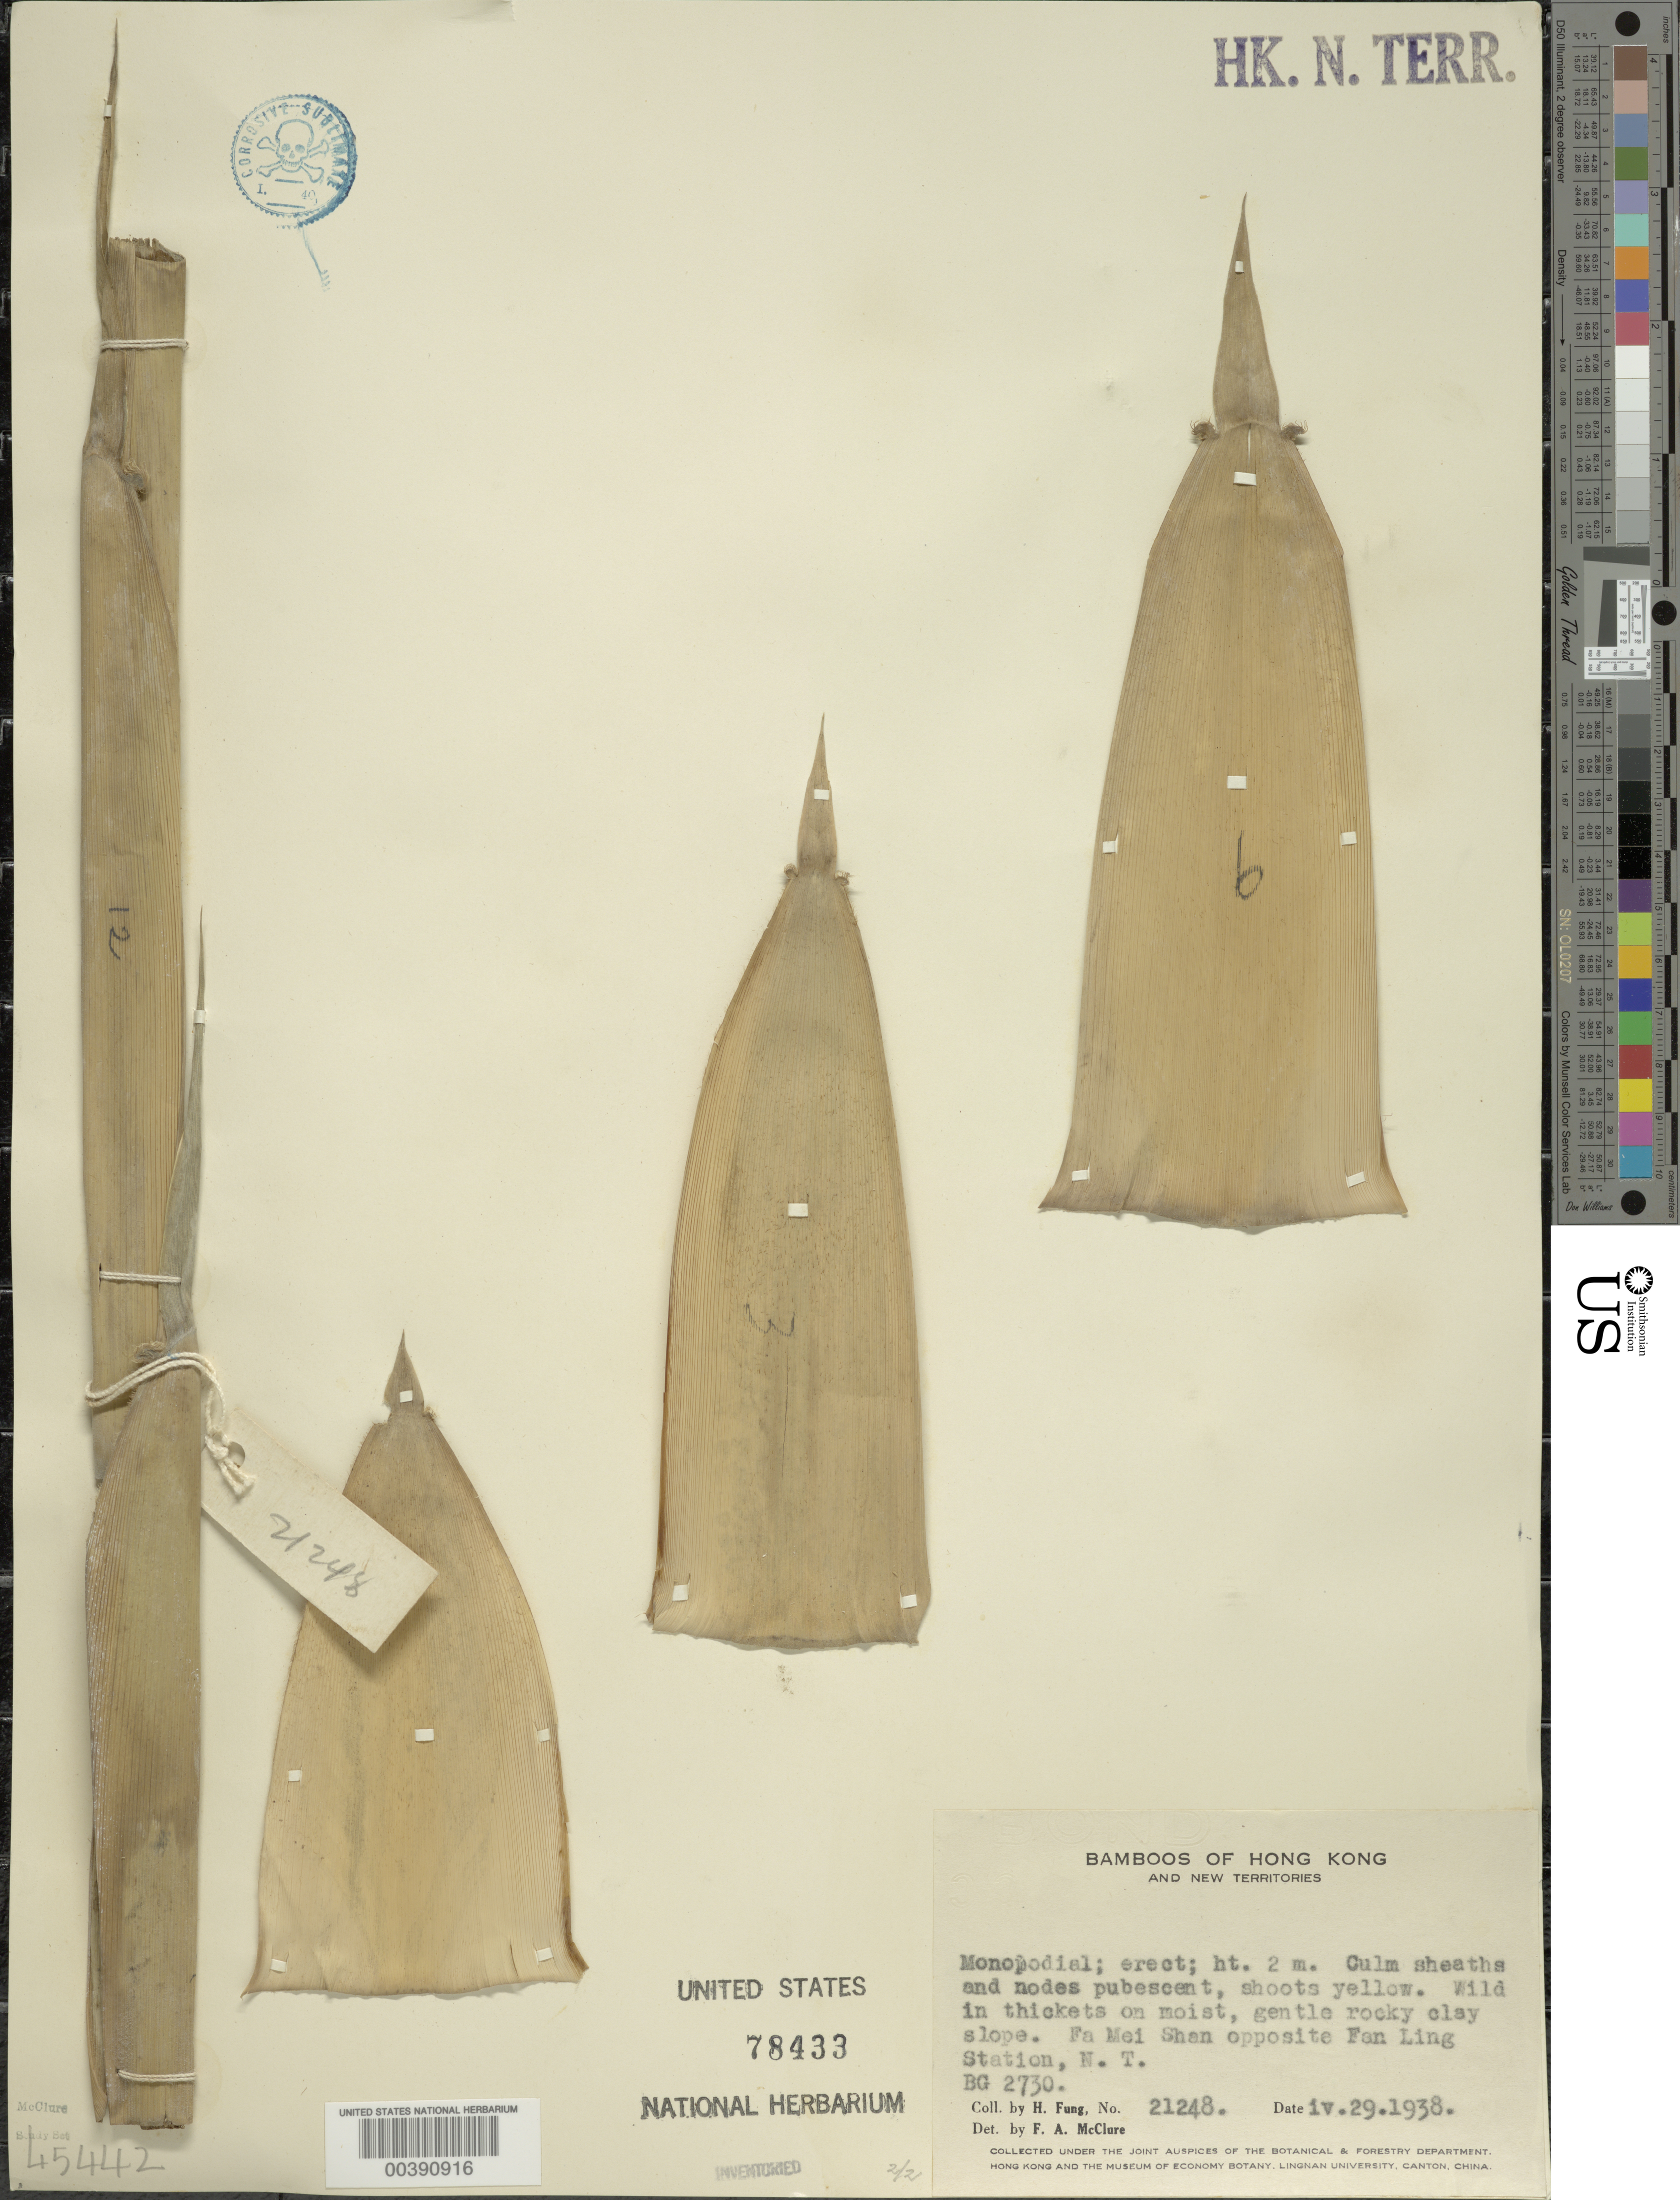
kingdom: Plantae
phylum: Tracheophyta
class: Liliopsida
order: Poales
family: Poaceae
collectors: H. L. Fung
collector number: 21248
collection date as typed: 29 Apr 1938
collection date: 1938-04-29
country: China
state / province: Hong Kong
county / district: New Territories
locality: Fan ling station, fa mei shan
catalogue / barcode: US 78433